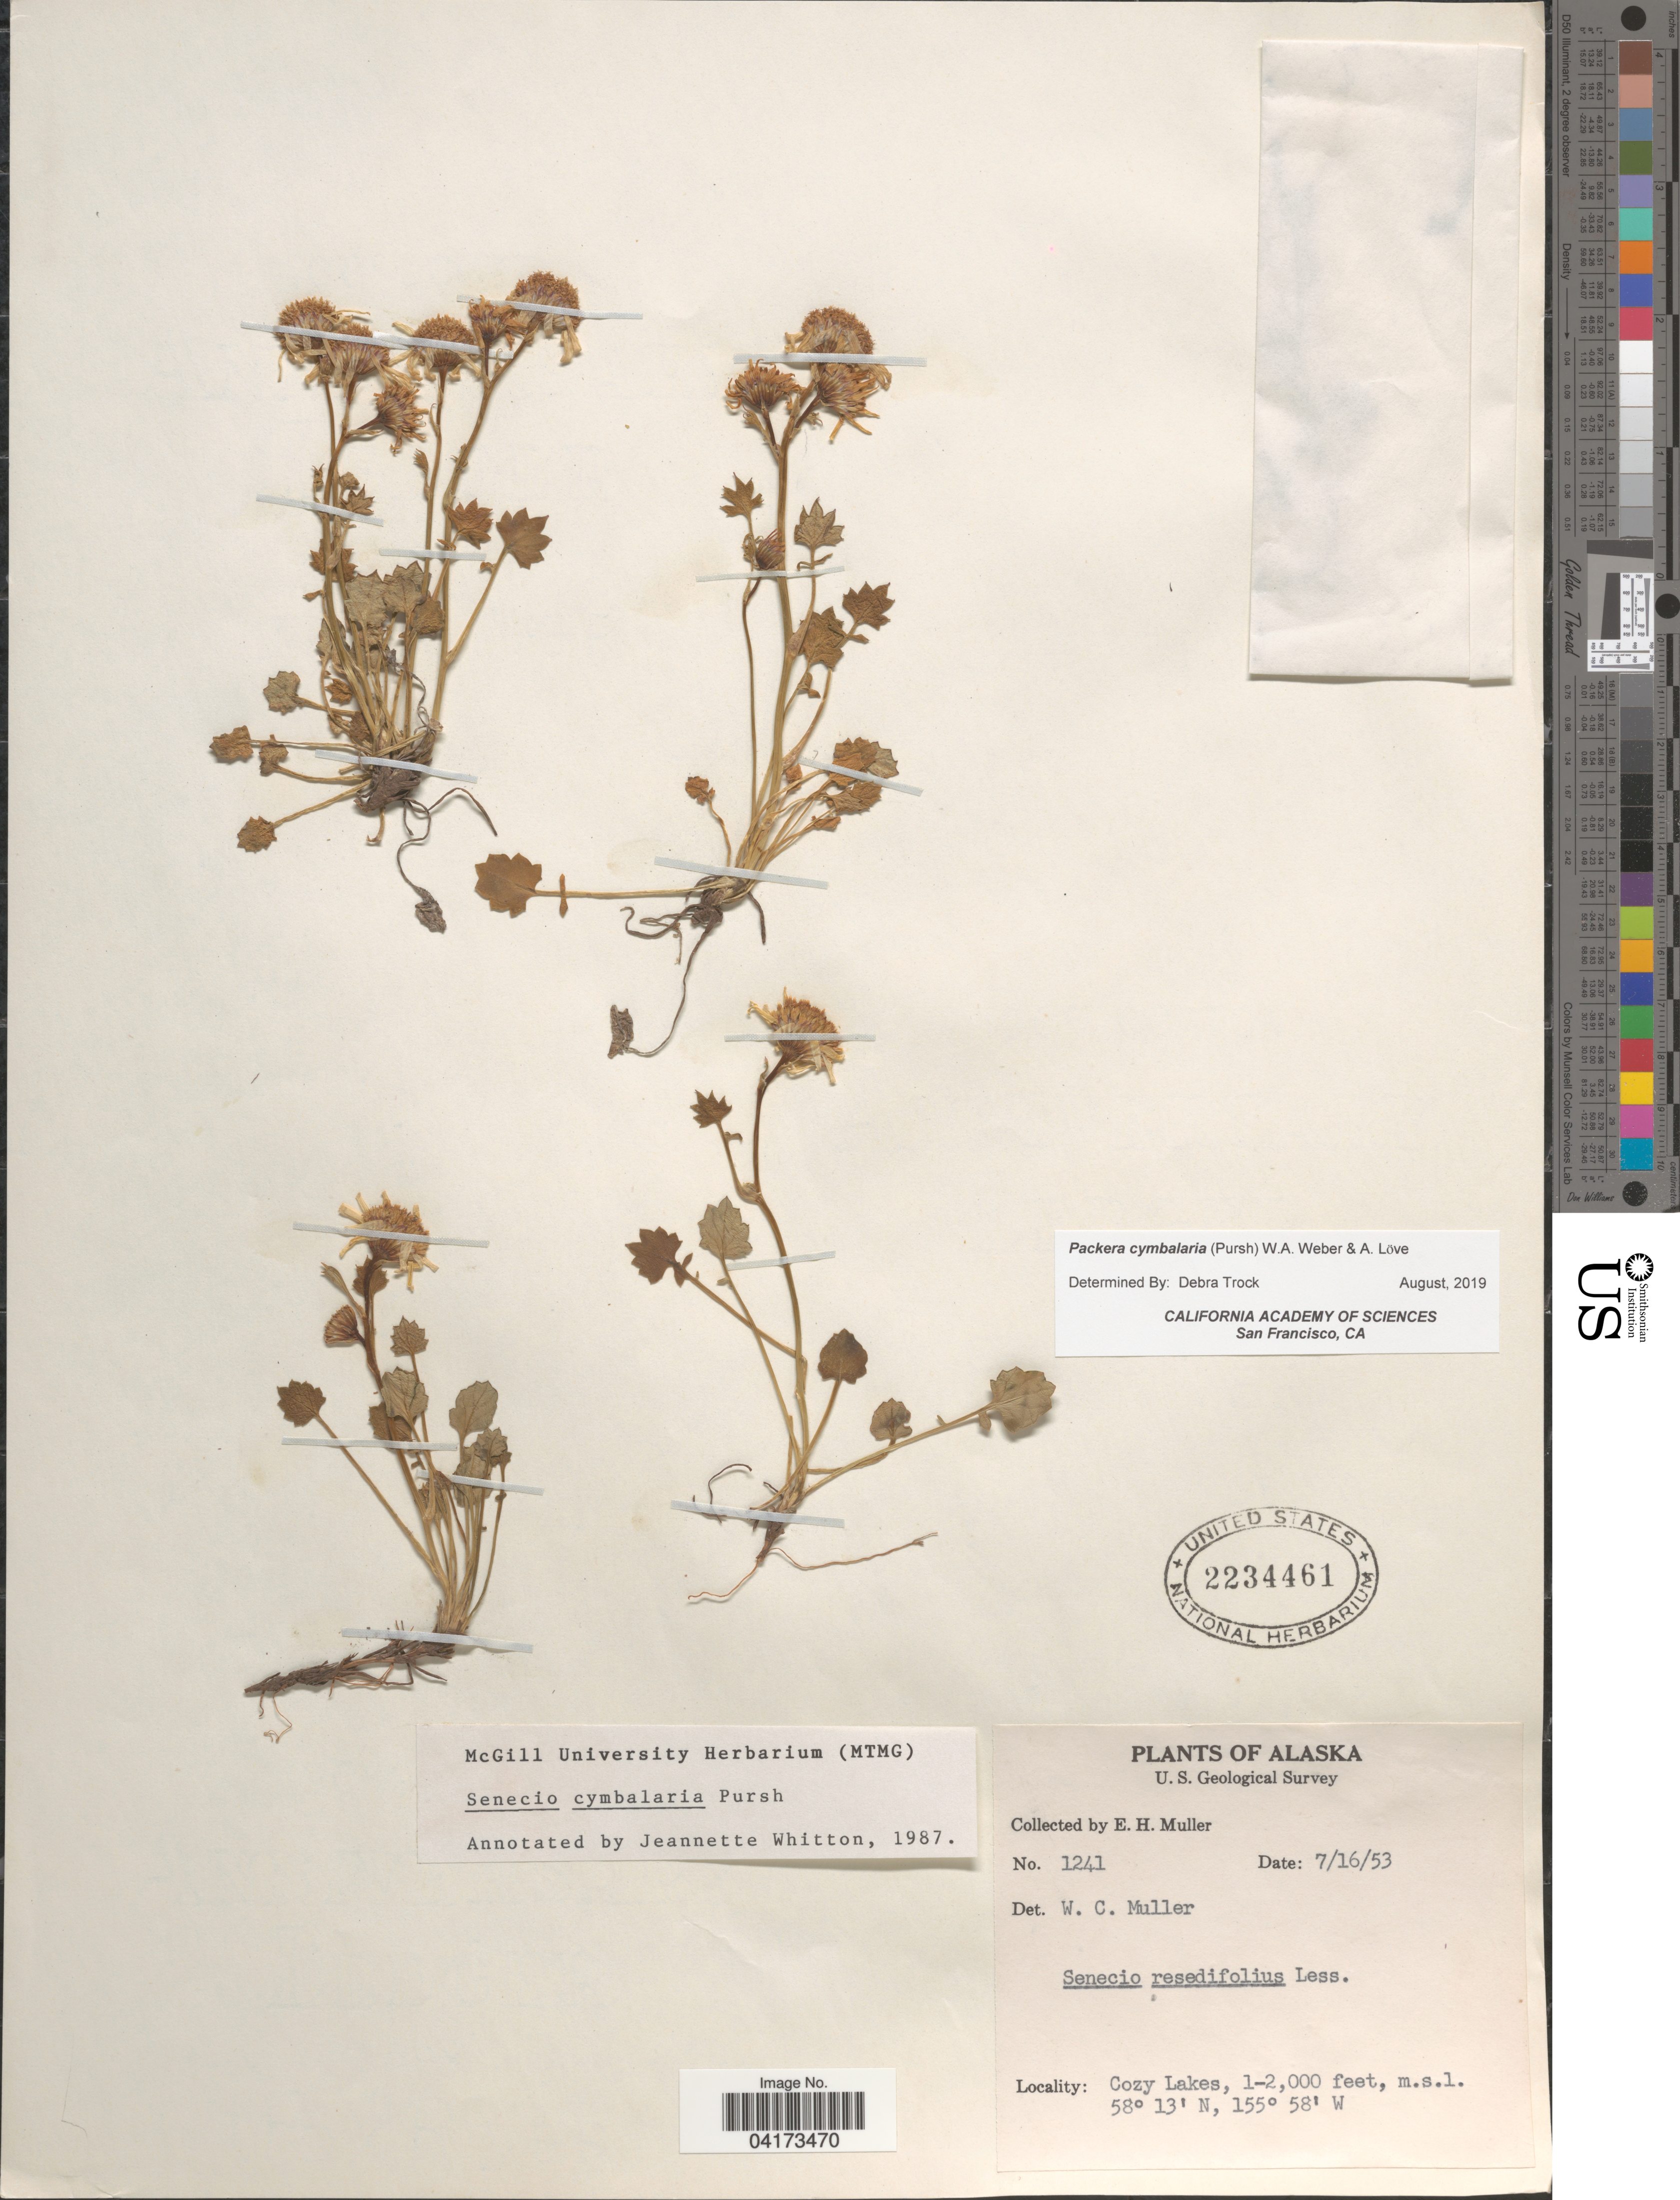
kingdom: Plantae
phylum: Tracheophyta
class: Magnoliopsida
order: Asterales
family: Asteraceae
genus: Packera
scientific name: Packera cymbalaria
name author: (Pursh) W.A. Weber & Á. Löve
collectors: E. H. Muller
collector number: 1241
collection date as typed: Transcribed d/m/y: 16/7/53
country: United States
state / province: Alaska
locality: U.S. Geological Survey. Cozy Lakes.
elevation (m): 305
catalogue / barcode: US 2234461